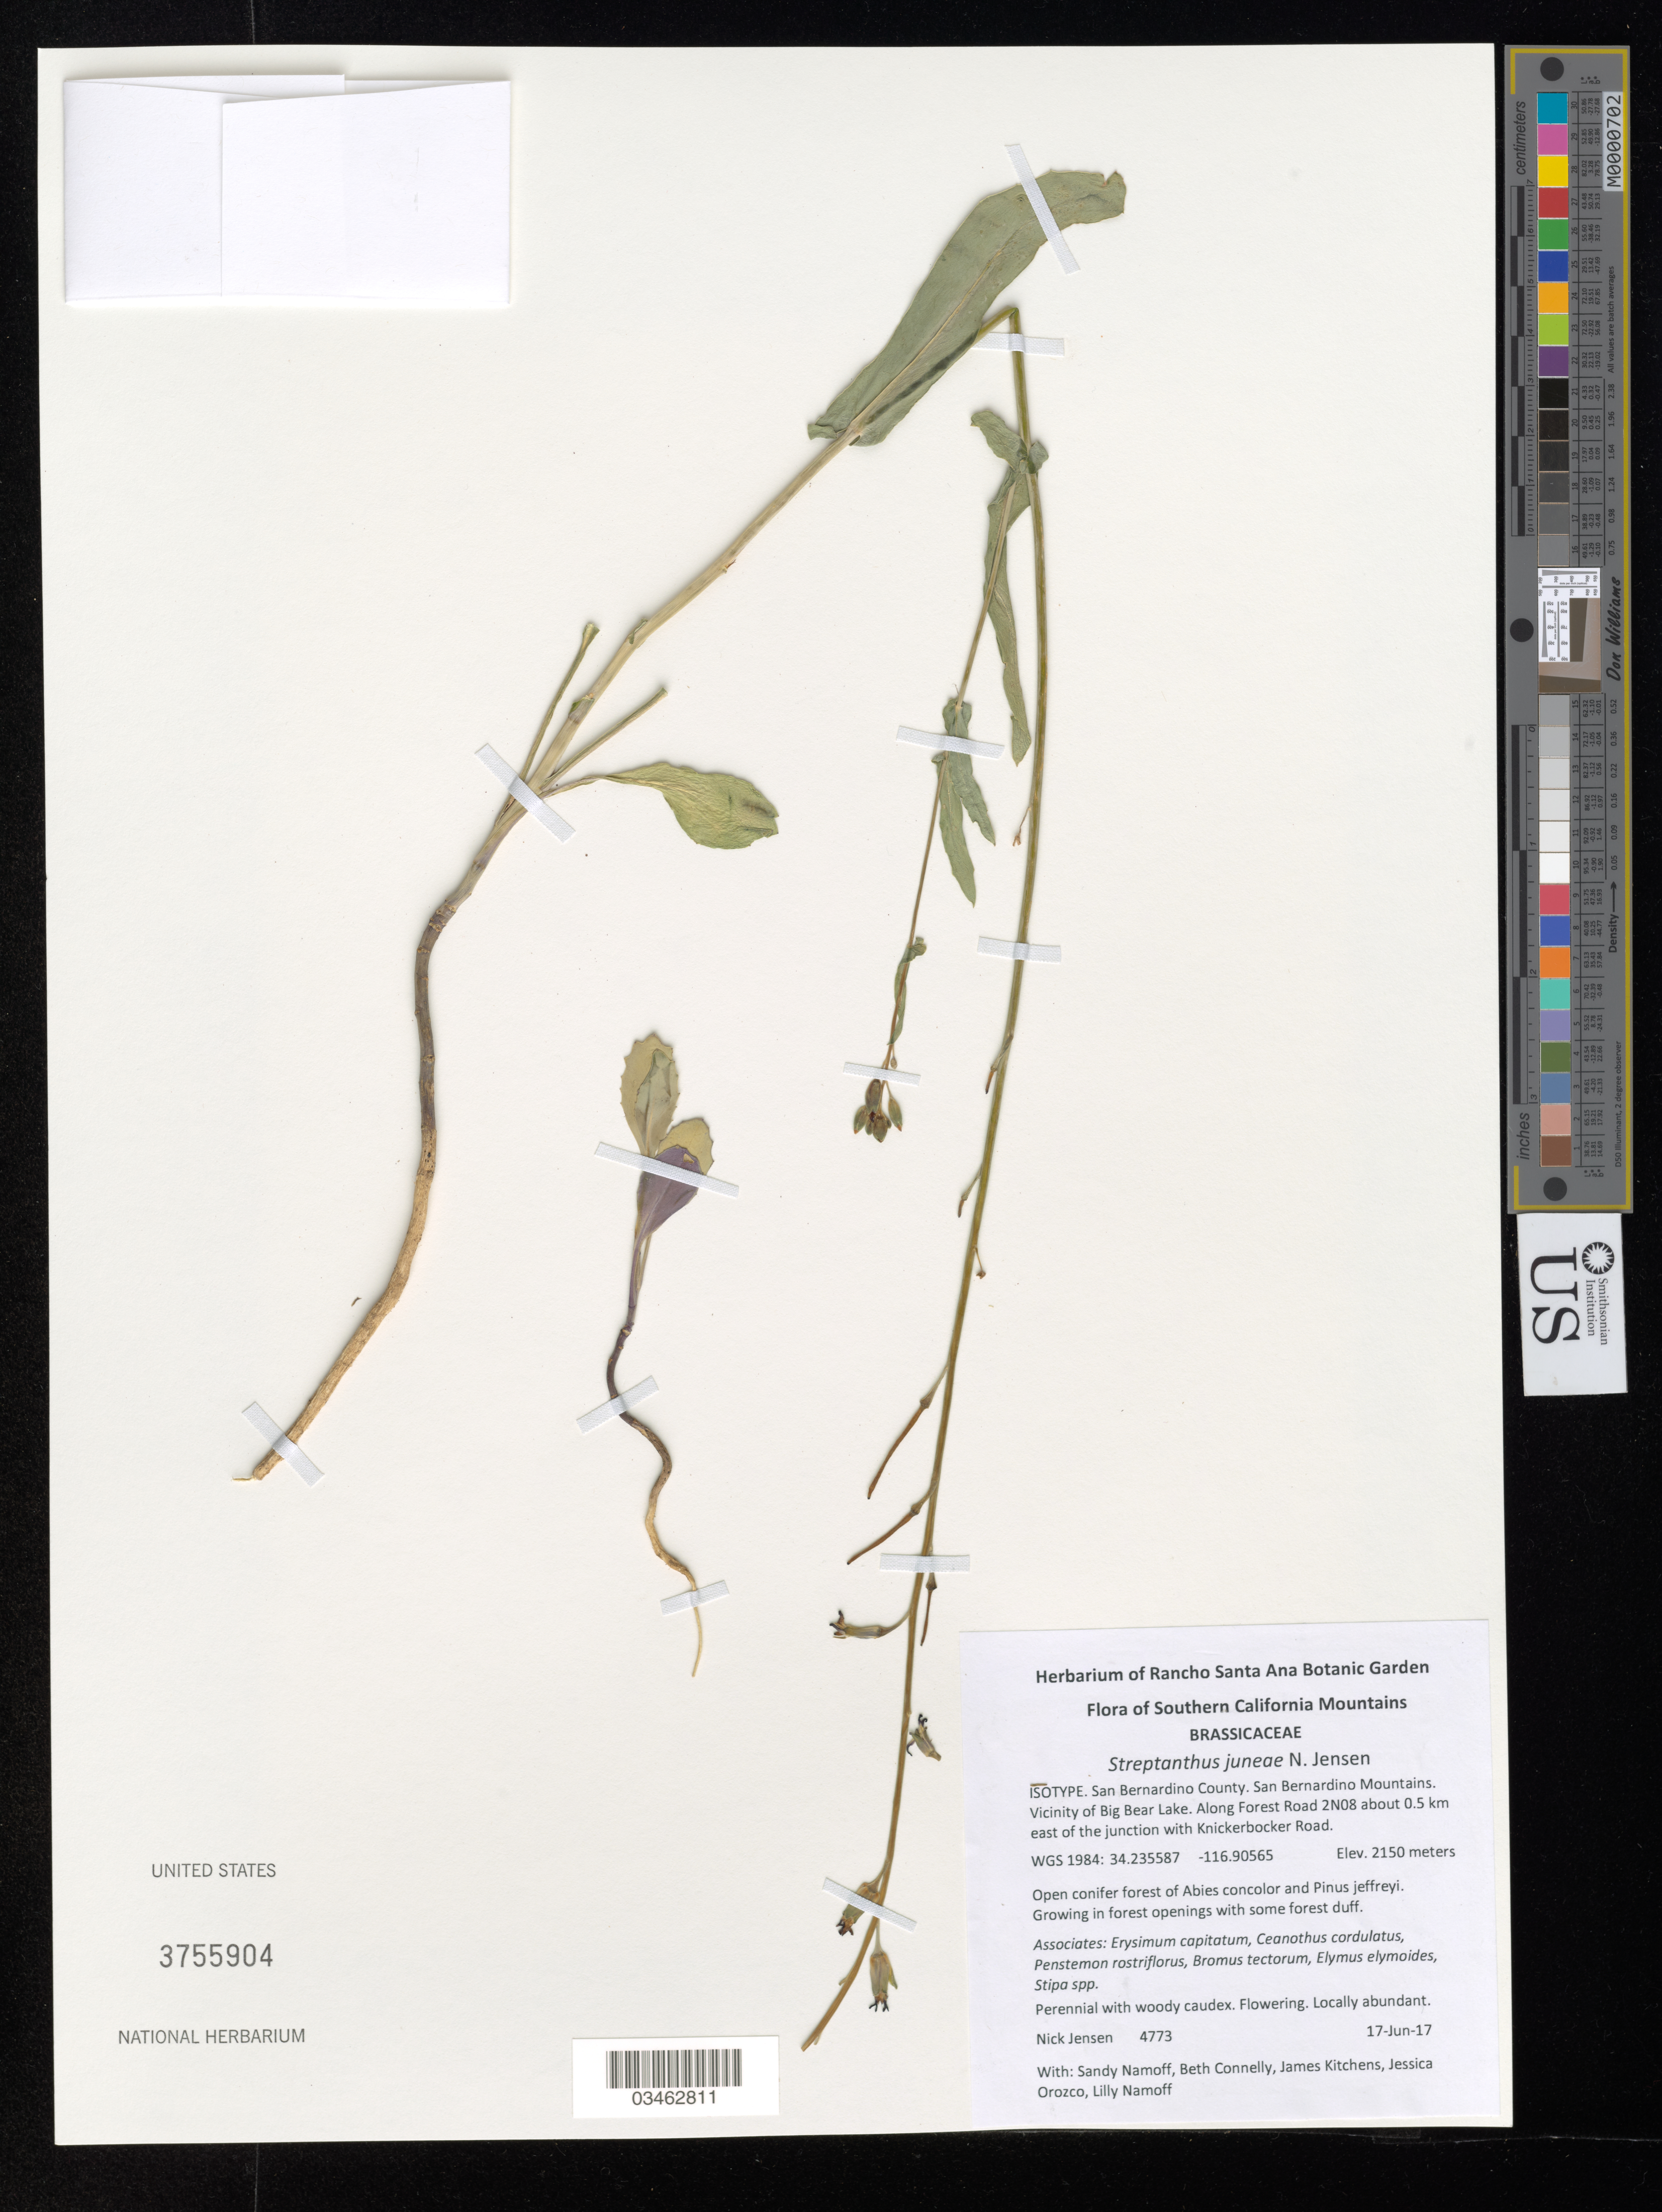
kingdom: Plantae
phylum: Tracheophyta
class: Magnoliopsida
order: Brassicales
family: Brassicaceae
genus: Streptanthus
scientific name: Streptanthus juneae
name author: N. Jensen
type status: Isotype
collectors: N. Jensen, S. M. Namoff, B. Connelly, J. Kitchens, J. Orozco & L. Namoff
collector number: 4773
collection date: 2017-06-17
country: United States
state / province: California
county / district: San Bernardino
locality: San Bernardino Mountains. Vicinity of Big Bear Lake. Along Forest Road 2N08 about 0.5 km east of the junction with Knickerbocker Road.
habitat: Open conifer forest of Abies concolor and Pinus jeffreyi. Growing in forest openings with some forest duff.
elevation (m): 2150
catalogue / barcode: US 3755904